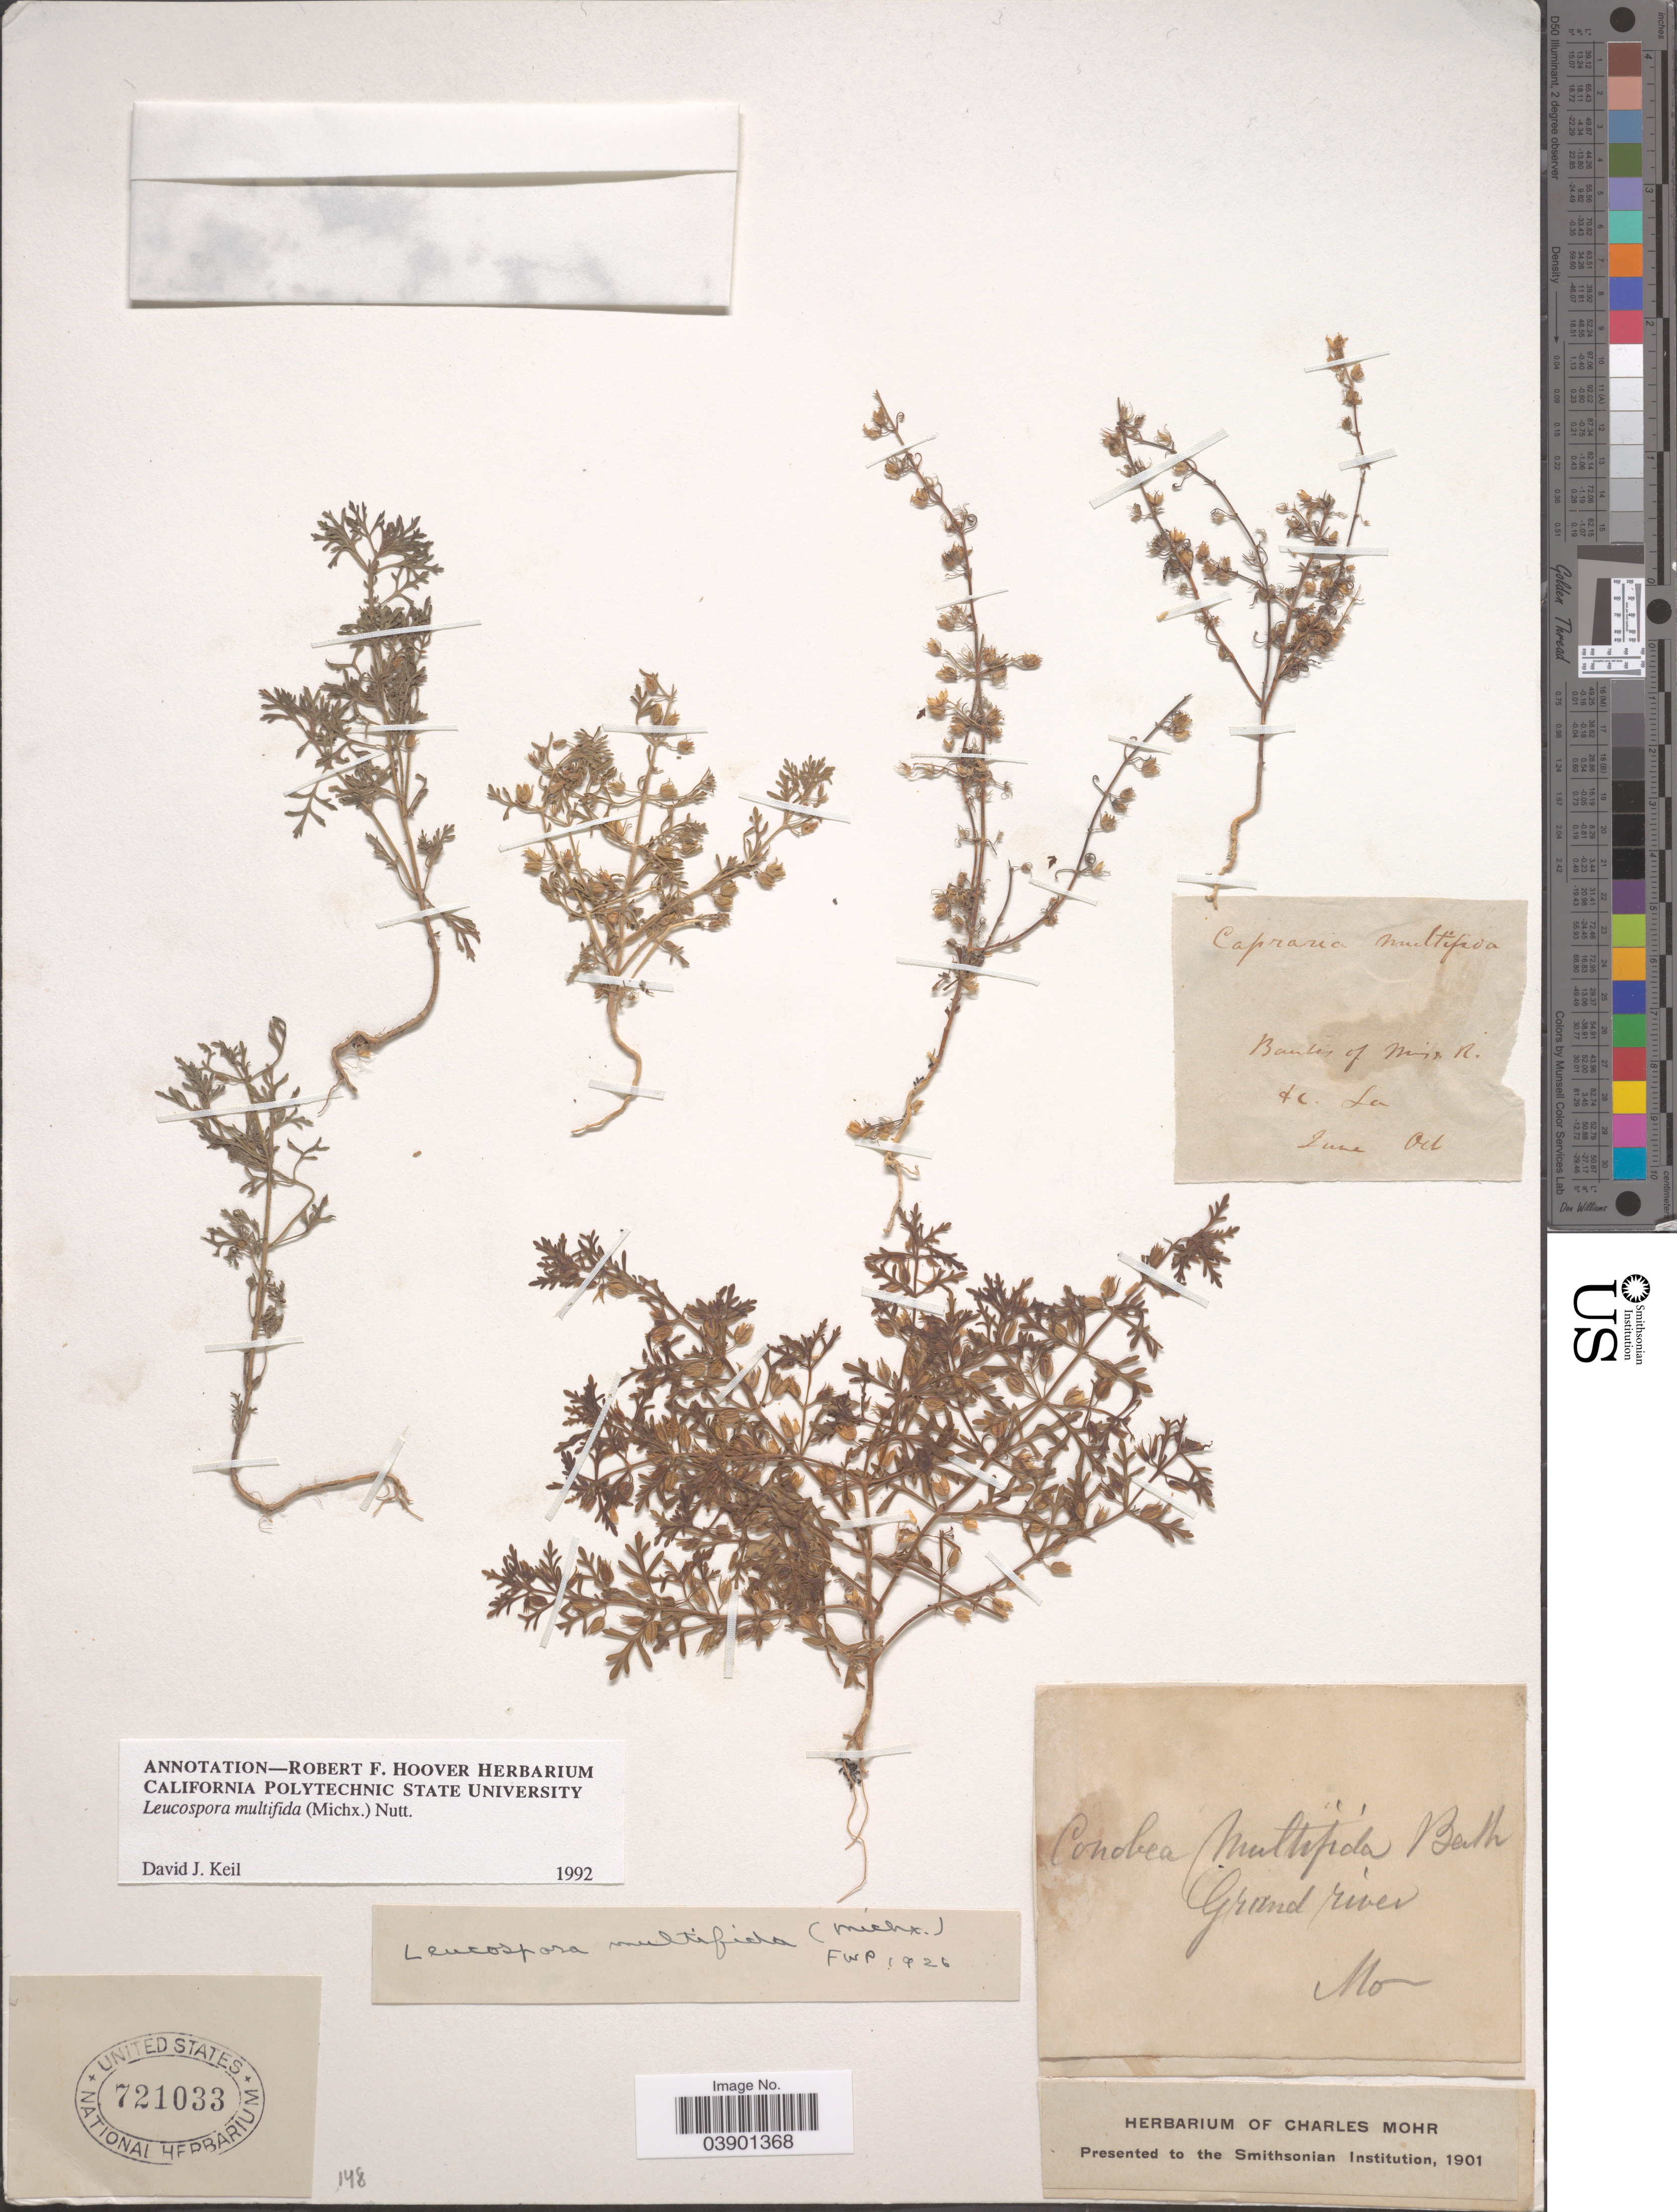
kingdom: Plantae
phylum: Tracheophyta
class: Magnoliopsida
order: Lamiales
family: Plantaginaceae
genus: Leucospora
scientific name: Leucospora multifida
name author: (Michx.) Nutt.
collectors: Mohr, C. T. (herbarium)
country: United States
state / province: Louisiana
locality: Banks of Miss R. Grand river.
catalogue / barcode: US 721033